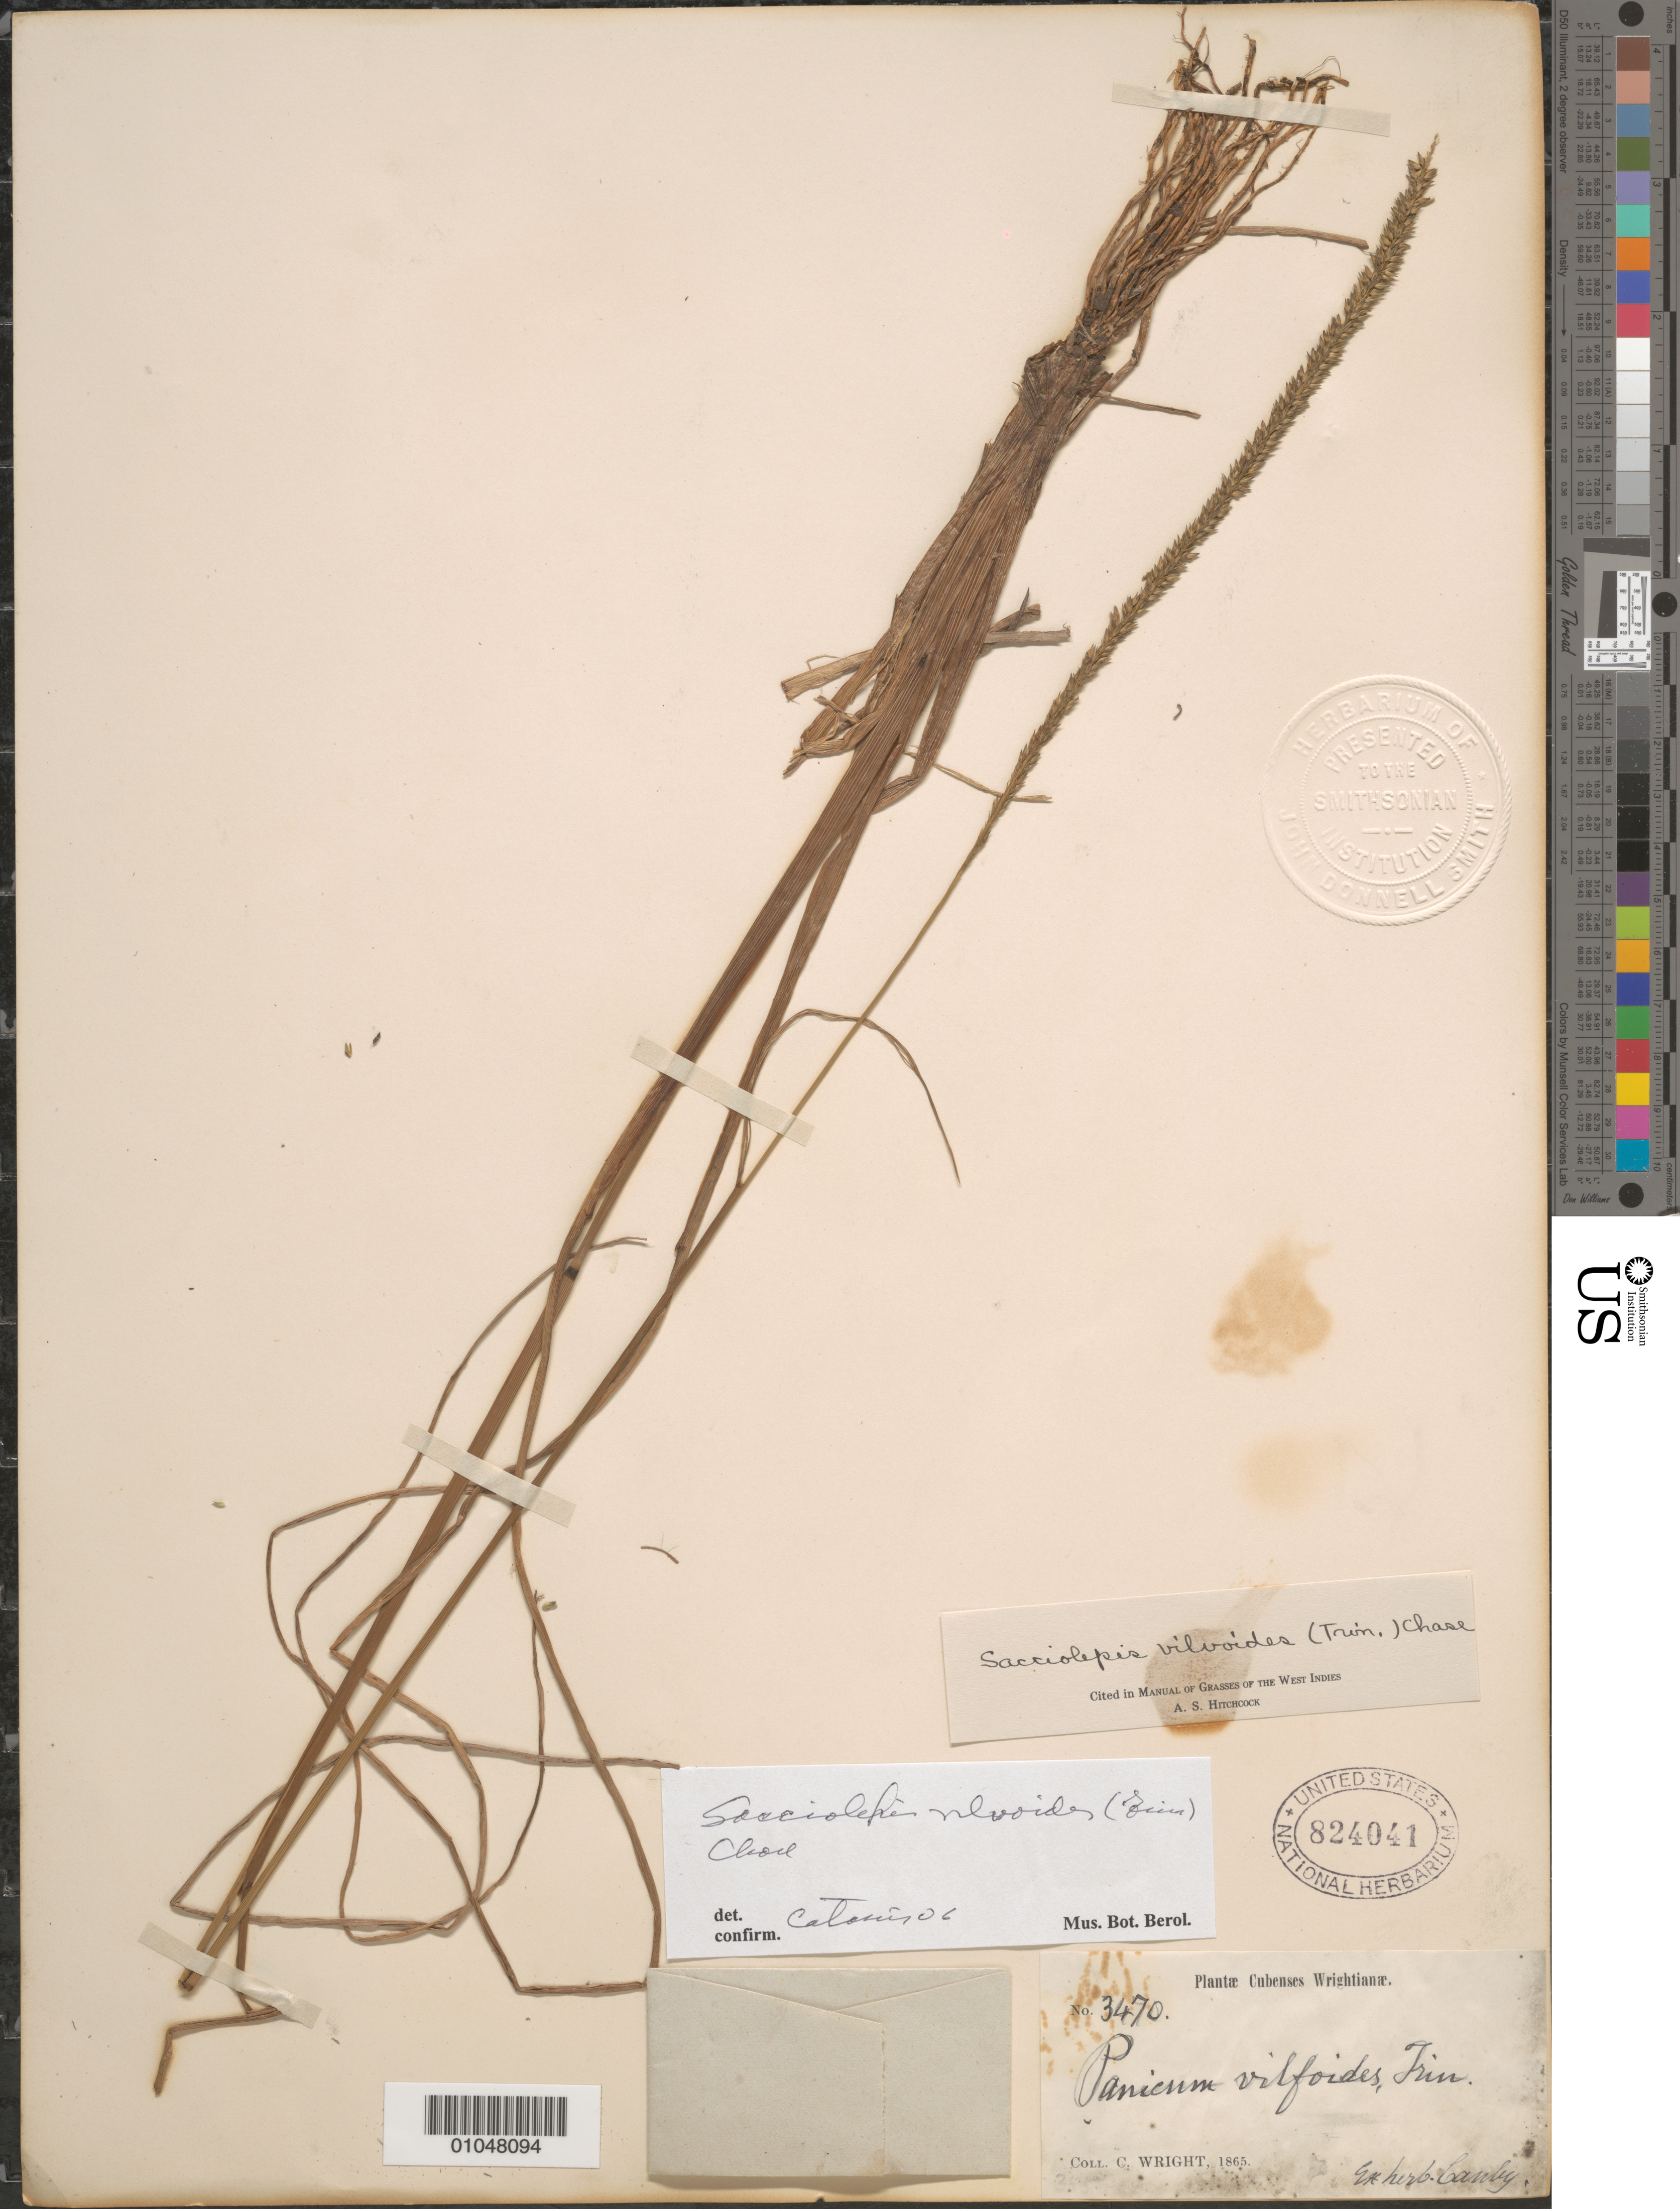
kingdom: Plantae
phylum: Tracheophyta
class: Liliopsida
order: Poales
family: Poaceae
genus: Sacciolepis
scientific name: Sacciolepis vilvoides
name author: (Trin.) Chase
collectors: C. Wright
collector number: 3470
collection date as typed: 1865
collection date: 1865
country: Cuba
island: Cuba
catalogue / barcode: US 824041